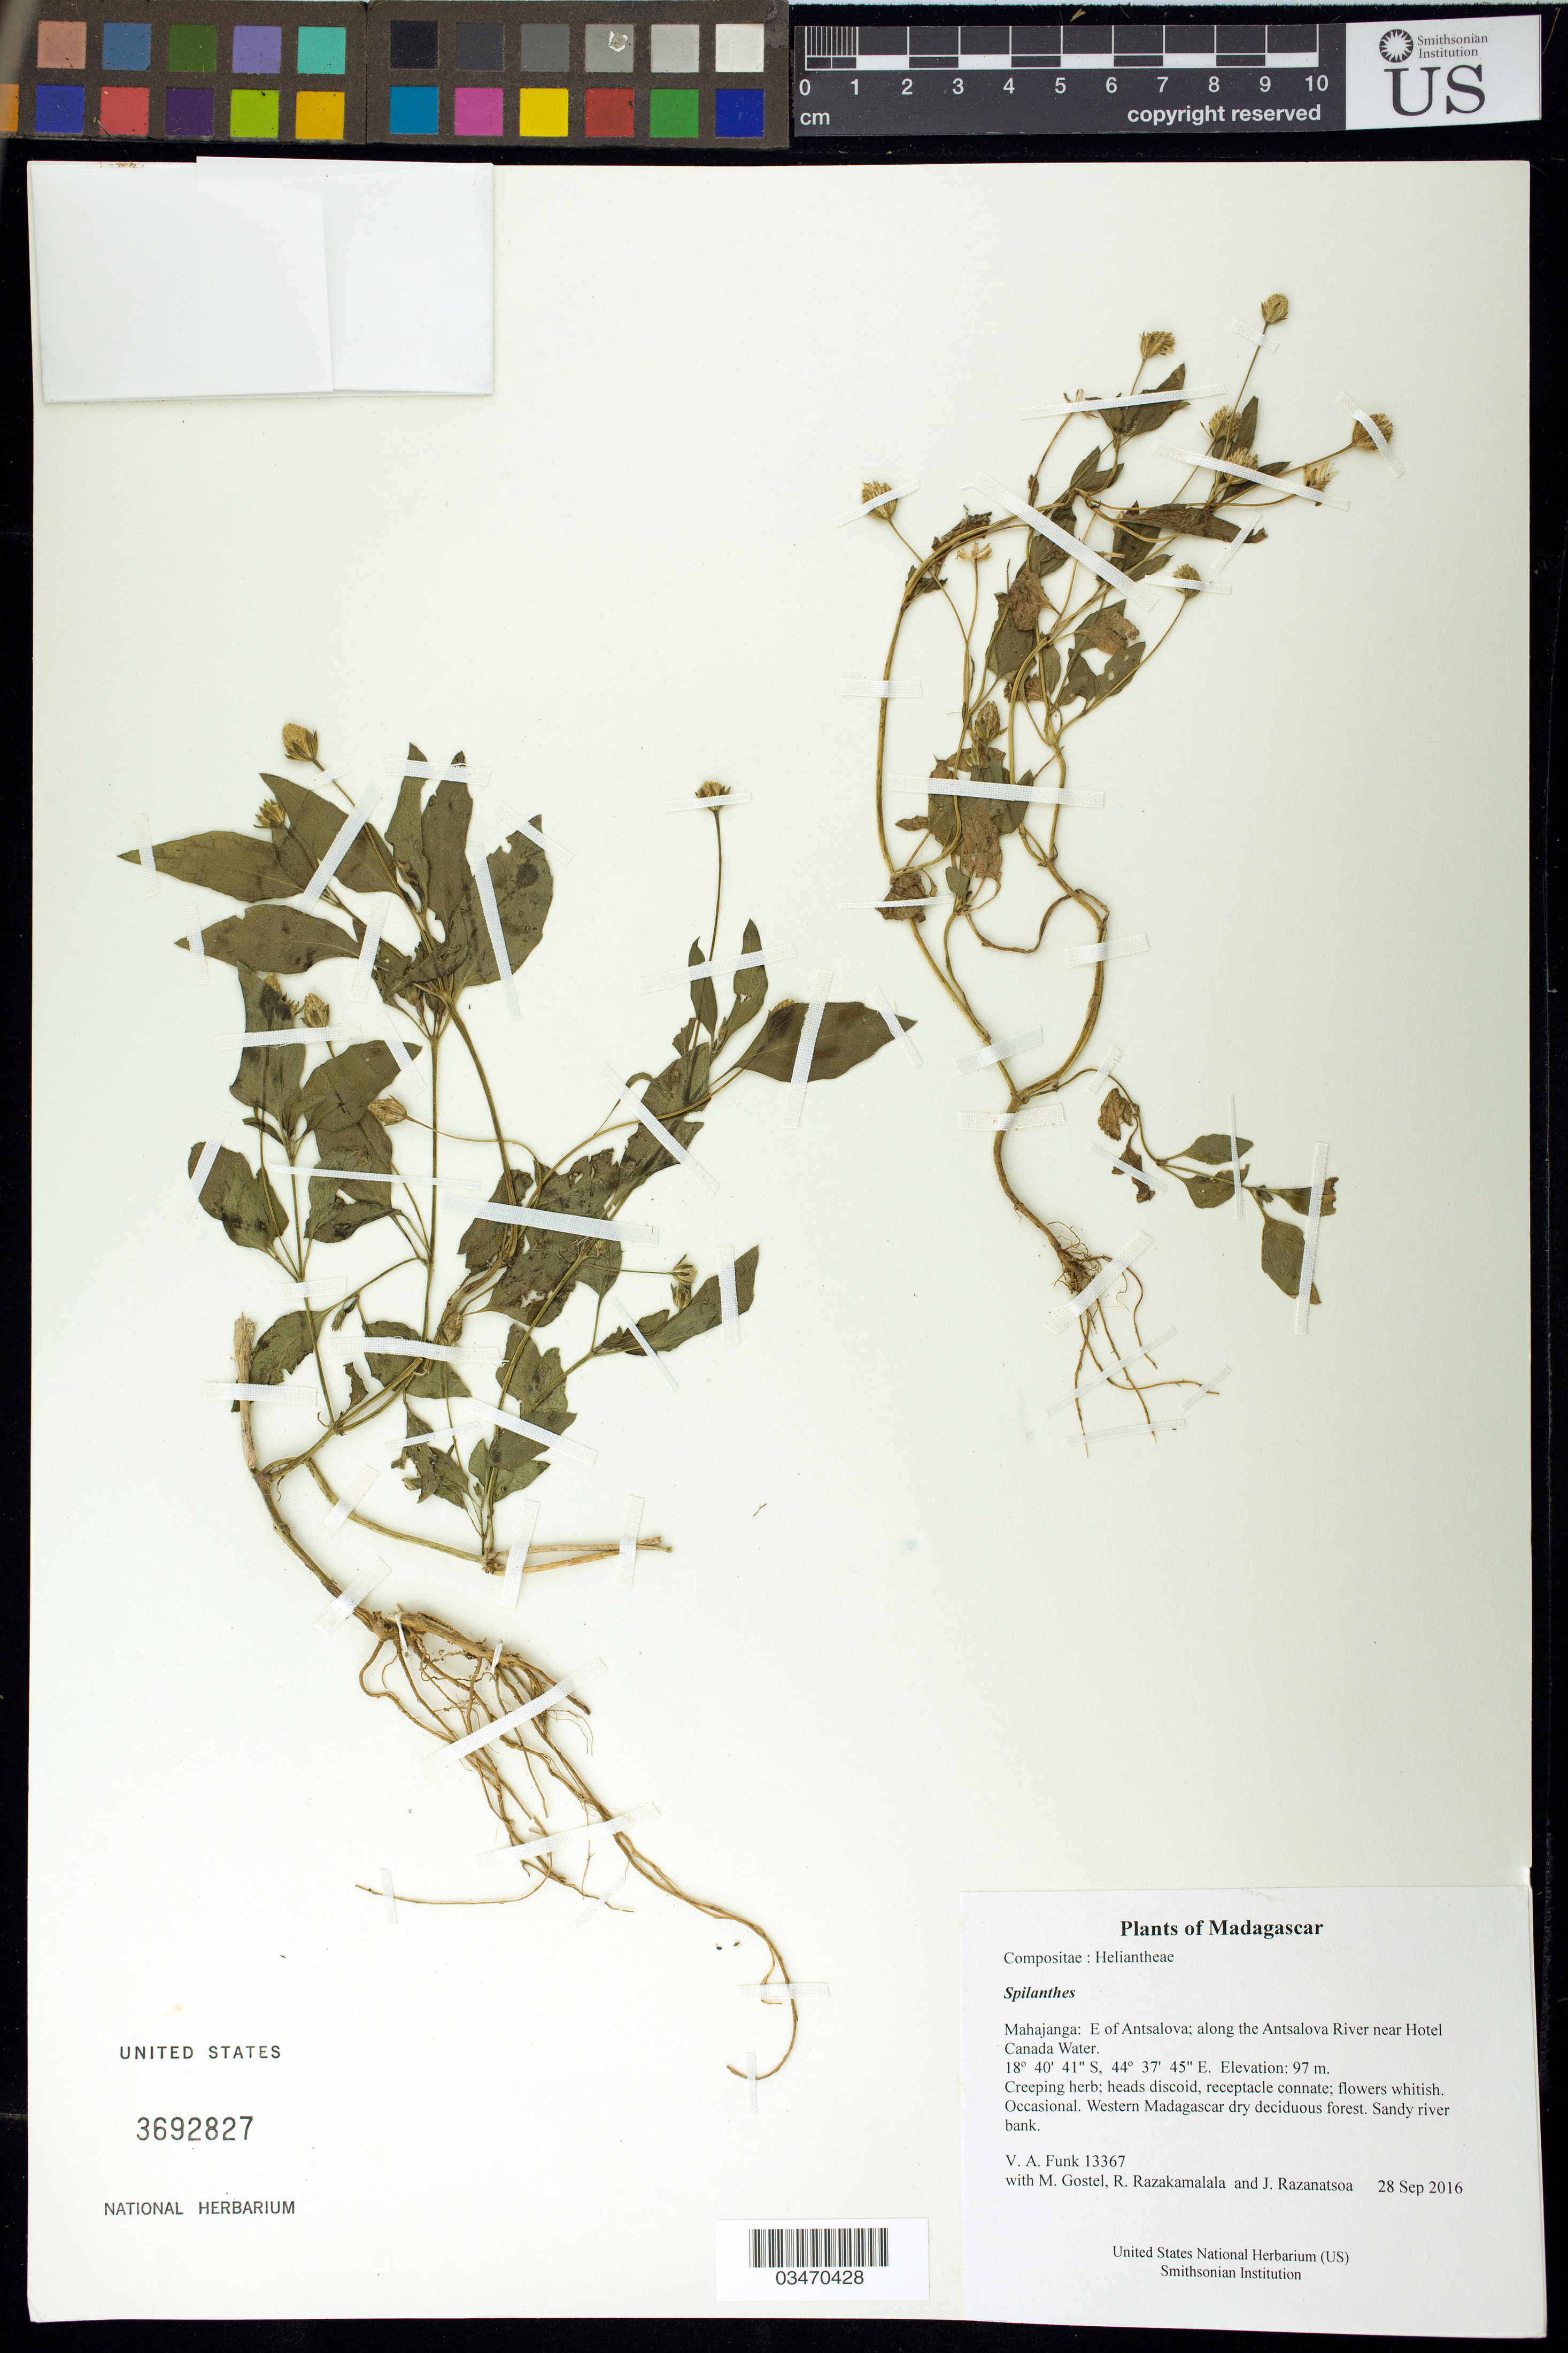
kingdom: Plantae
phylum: Tracheophyta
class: Magnoliopsida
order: Asterales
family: Asteraceae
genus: Spilanthes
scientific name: Spilanthes sp.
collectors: M. R. Gostel, R. Razakamalala & J. Razanatsoa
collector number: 13367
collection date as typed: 28 Sep 2016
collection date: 2016-09-28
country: Madagascar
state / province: Melaky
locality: E of Antsalova; along the Antsalova River near Hotel Canada Water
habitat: Western Madagascar dry deciduous forest. Sandy river bank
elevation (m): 97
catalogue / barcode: US 3692827